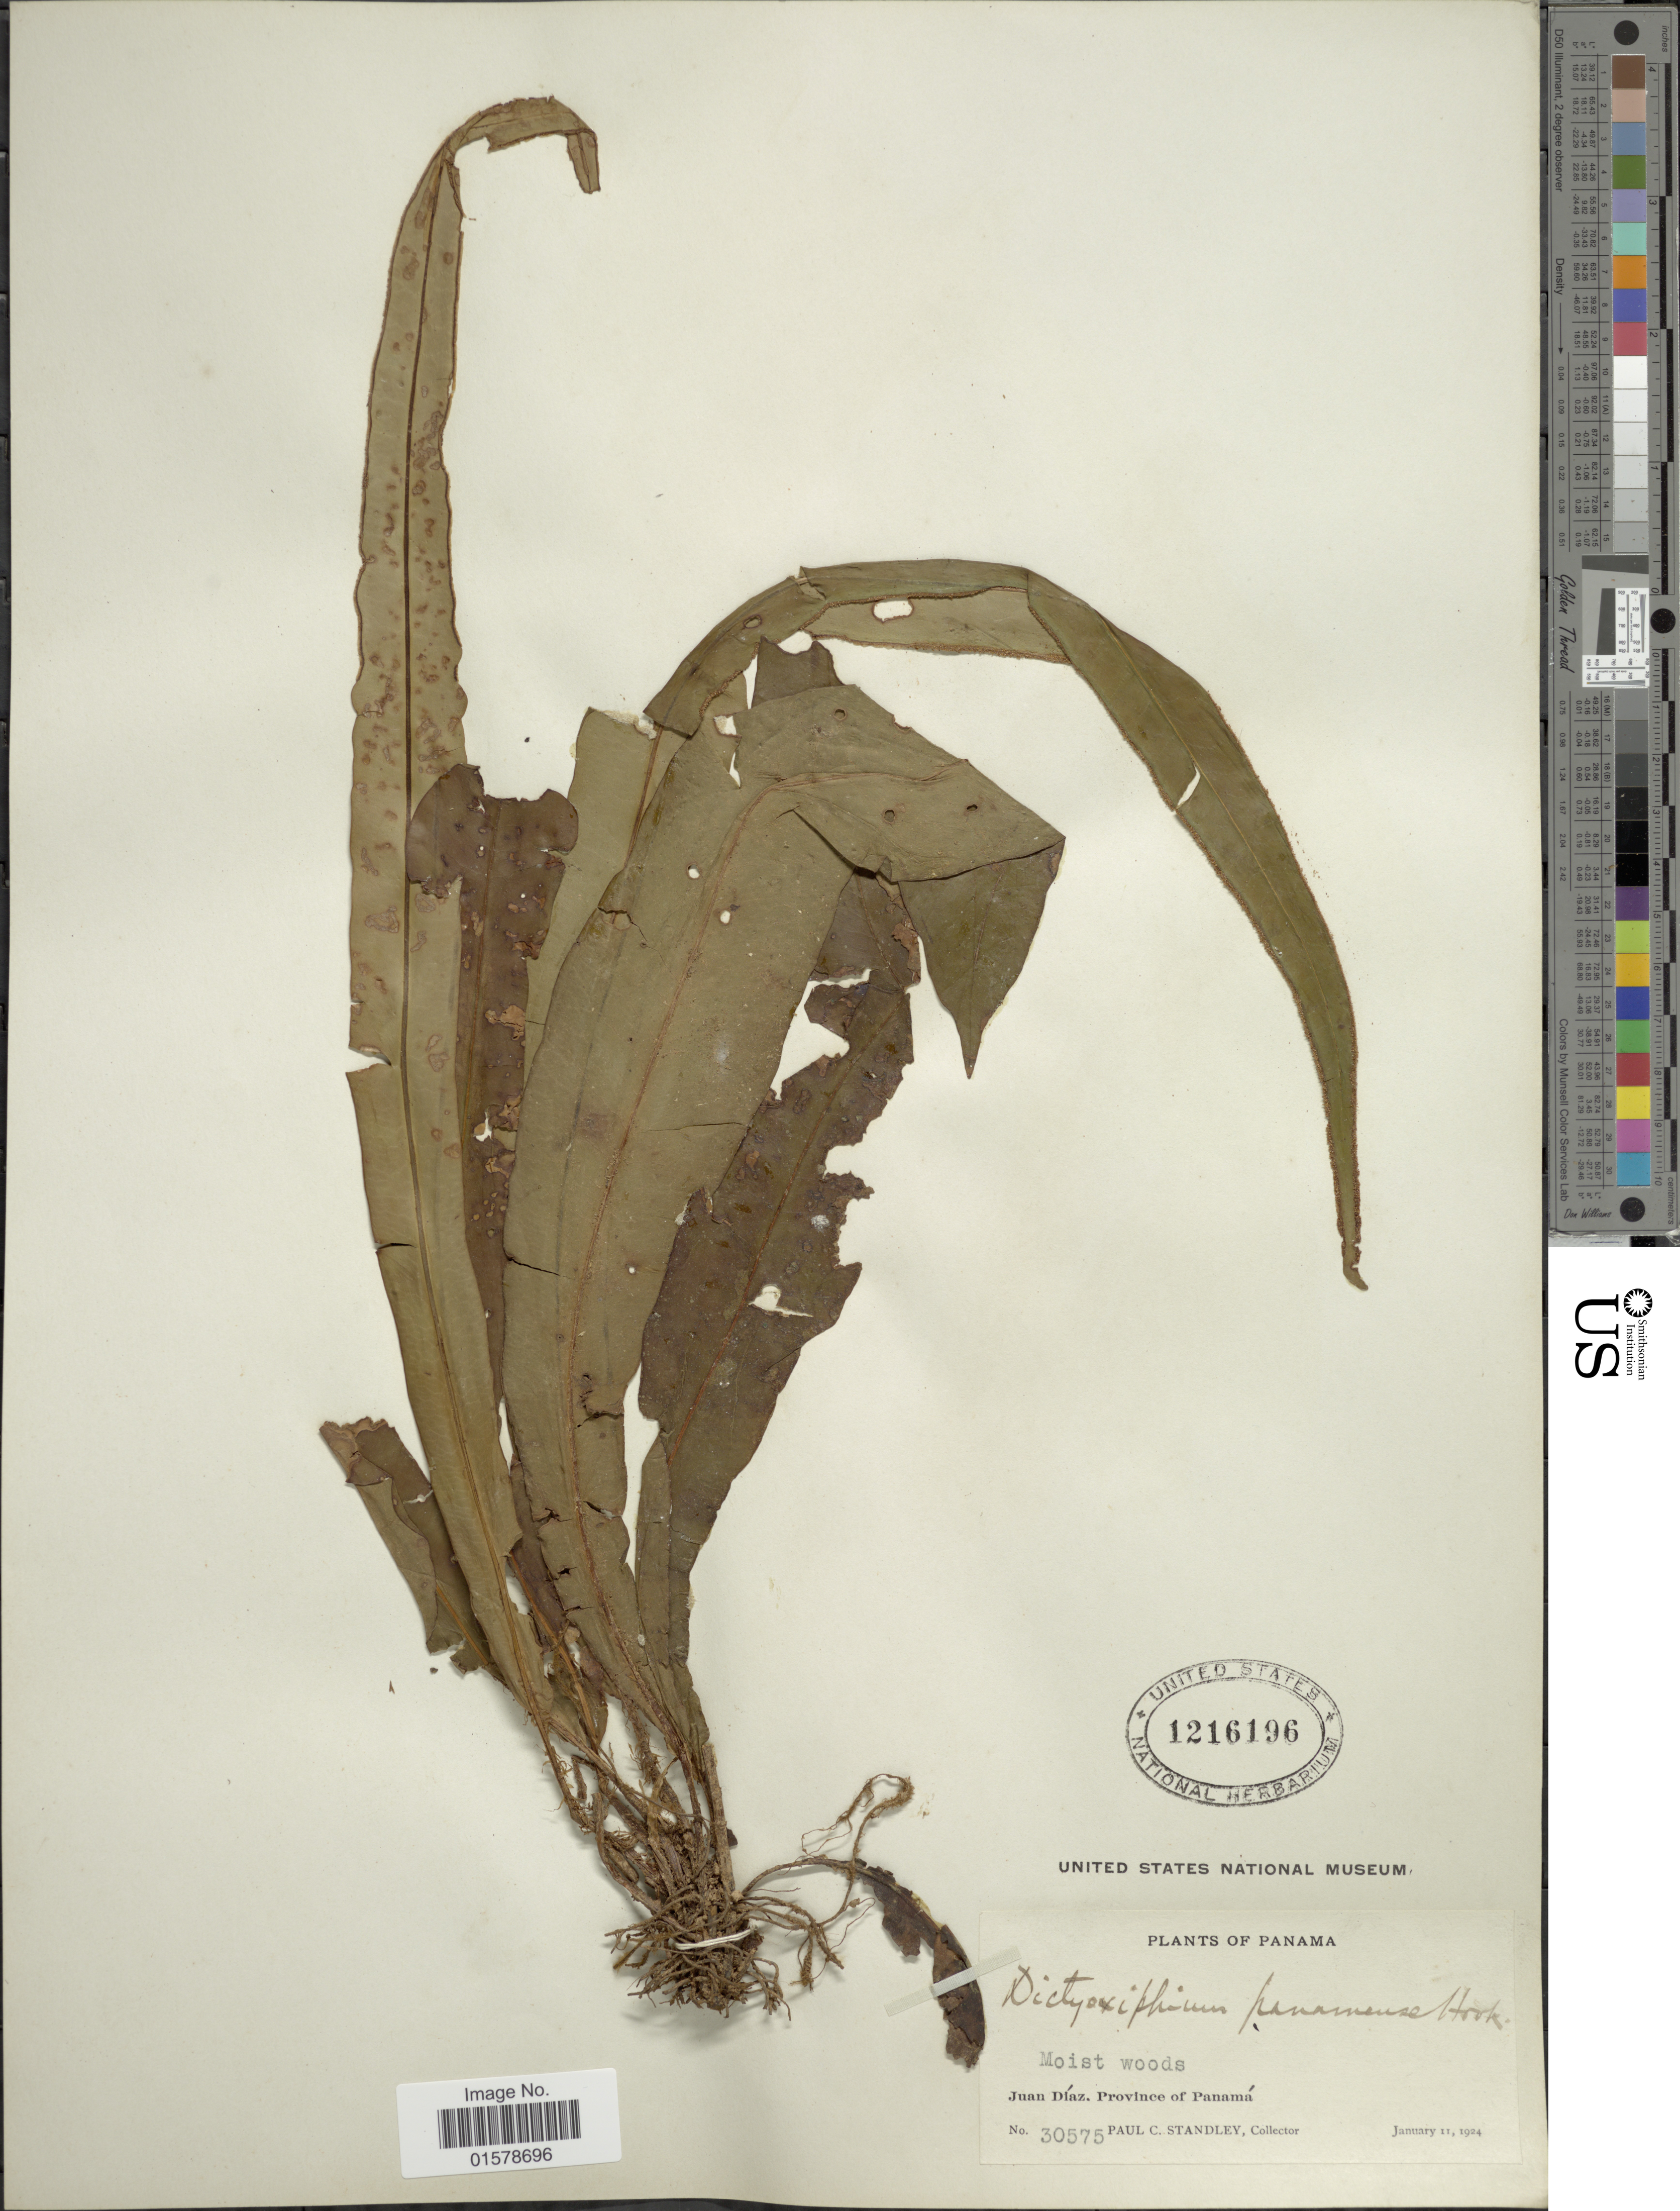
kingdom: Plantae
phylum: Tracheophyta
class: Polypodiopsida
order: Polypodiales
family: Tectariaceae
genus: Tectaria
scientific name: Tectaria panamensis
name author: (Hook.) R.M. Tryon & A.F. Tryon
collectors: P. C. Standley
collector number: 30575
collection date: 1924-01-11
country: Panama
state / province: Panamá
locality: Panama, Juan Diaz, Province of Panama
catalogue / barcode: US 1216196